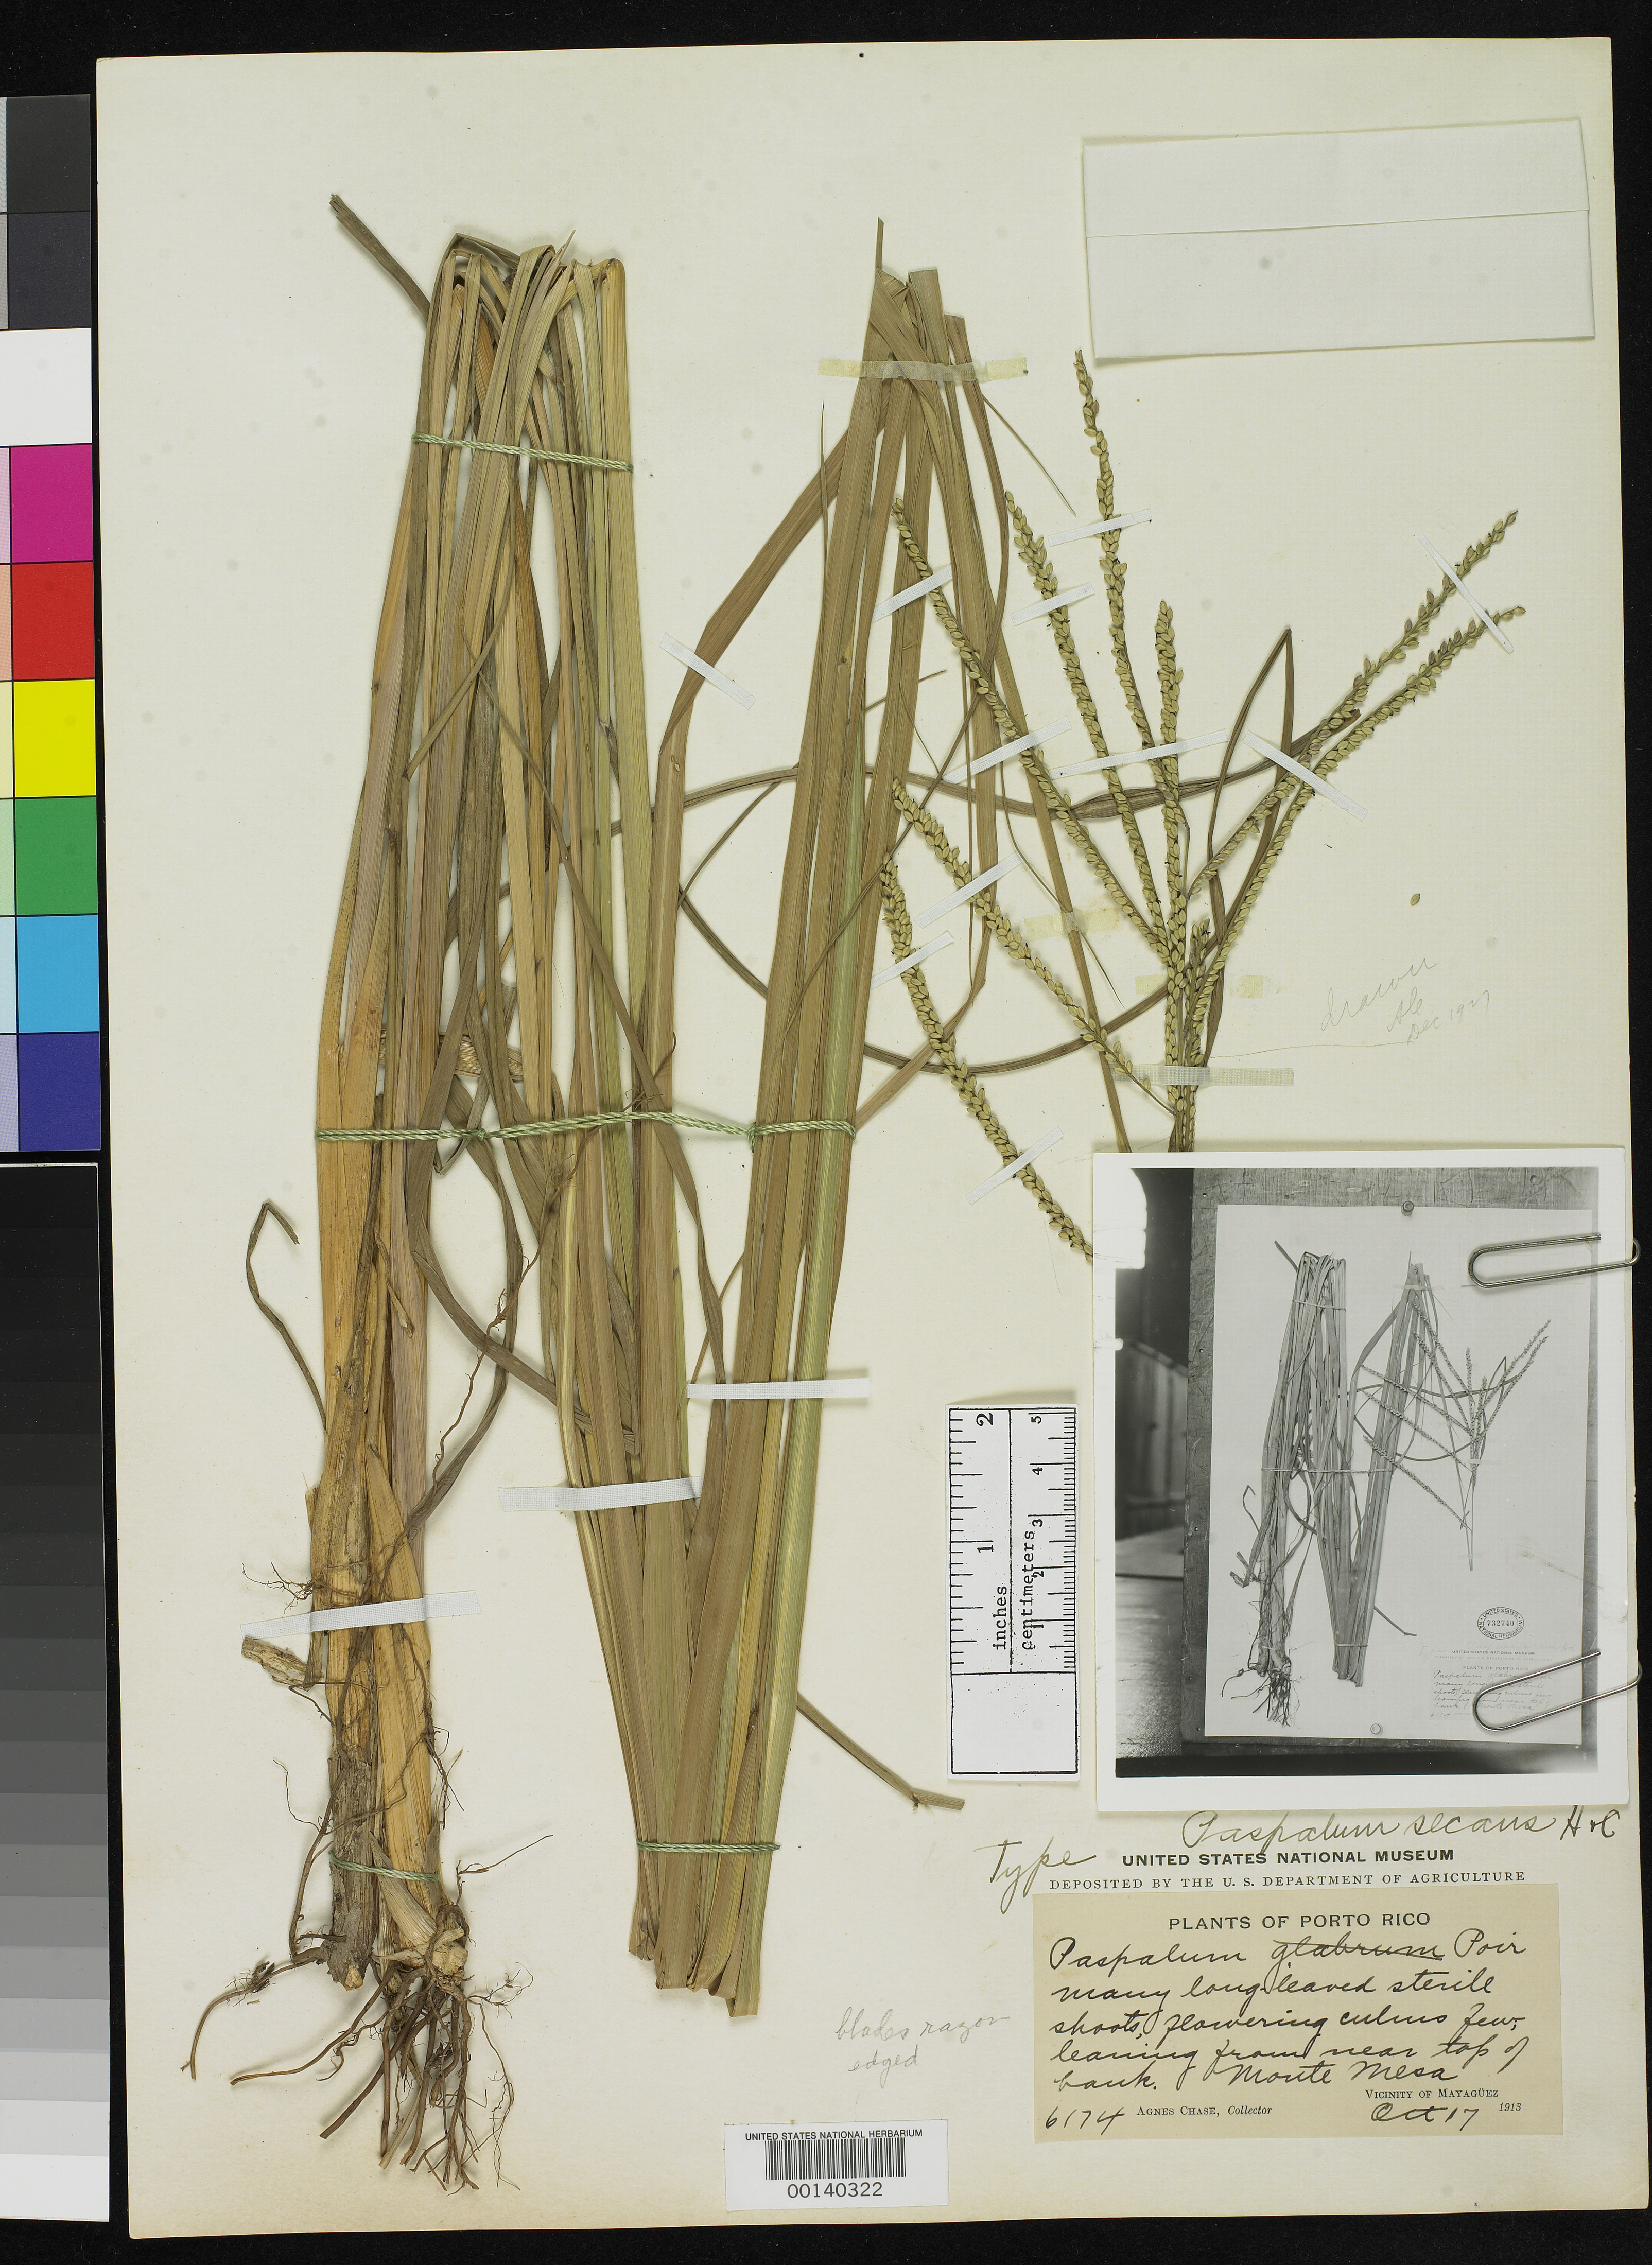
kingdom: Plantae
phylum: Tracheophyta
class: Liliopsida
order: Poales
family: Poaceae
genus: Paspalum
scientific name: Paspalum secans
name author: Hitchc. & Chase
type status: Holotype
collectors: A. Chase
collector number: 6174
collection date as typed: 17 Oct 1913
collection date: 1913-10-17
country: Puerto Rico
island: Greater Antilles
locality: Monte Mesa near Mayaguez.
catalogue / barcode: US 732740